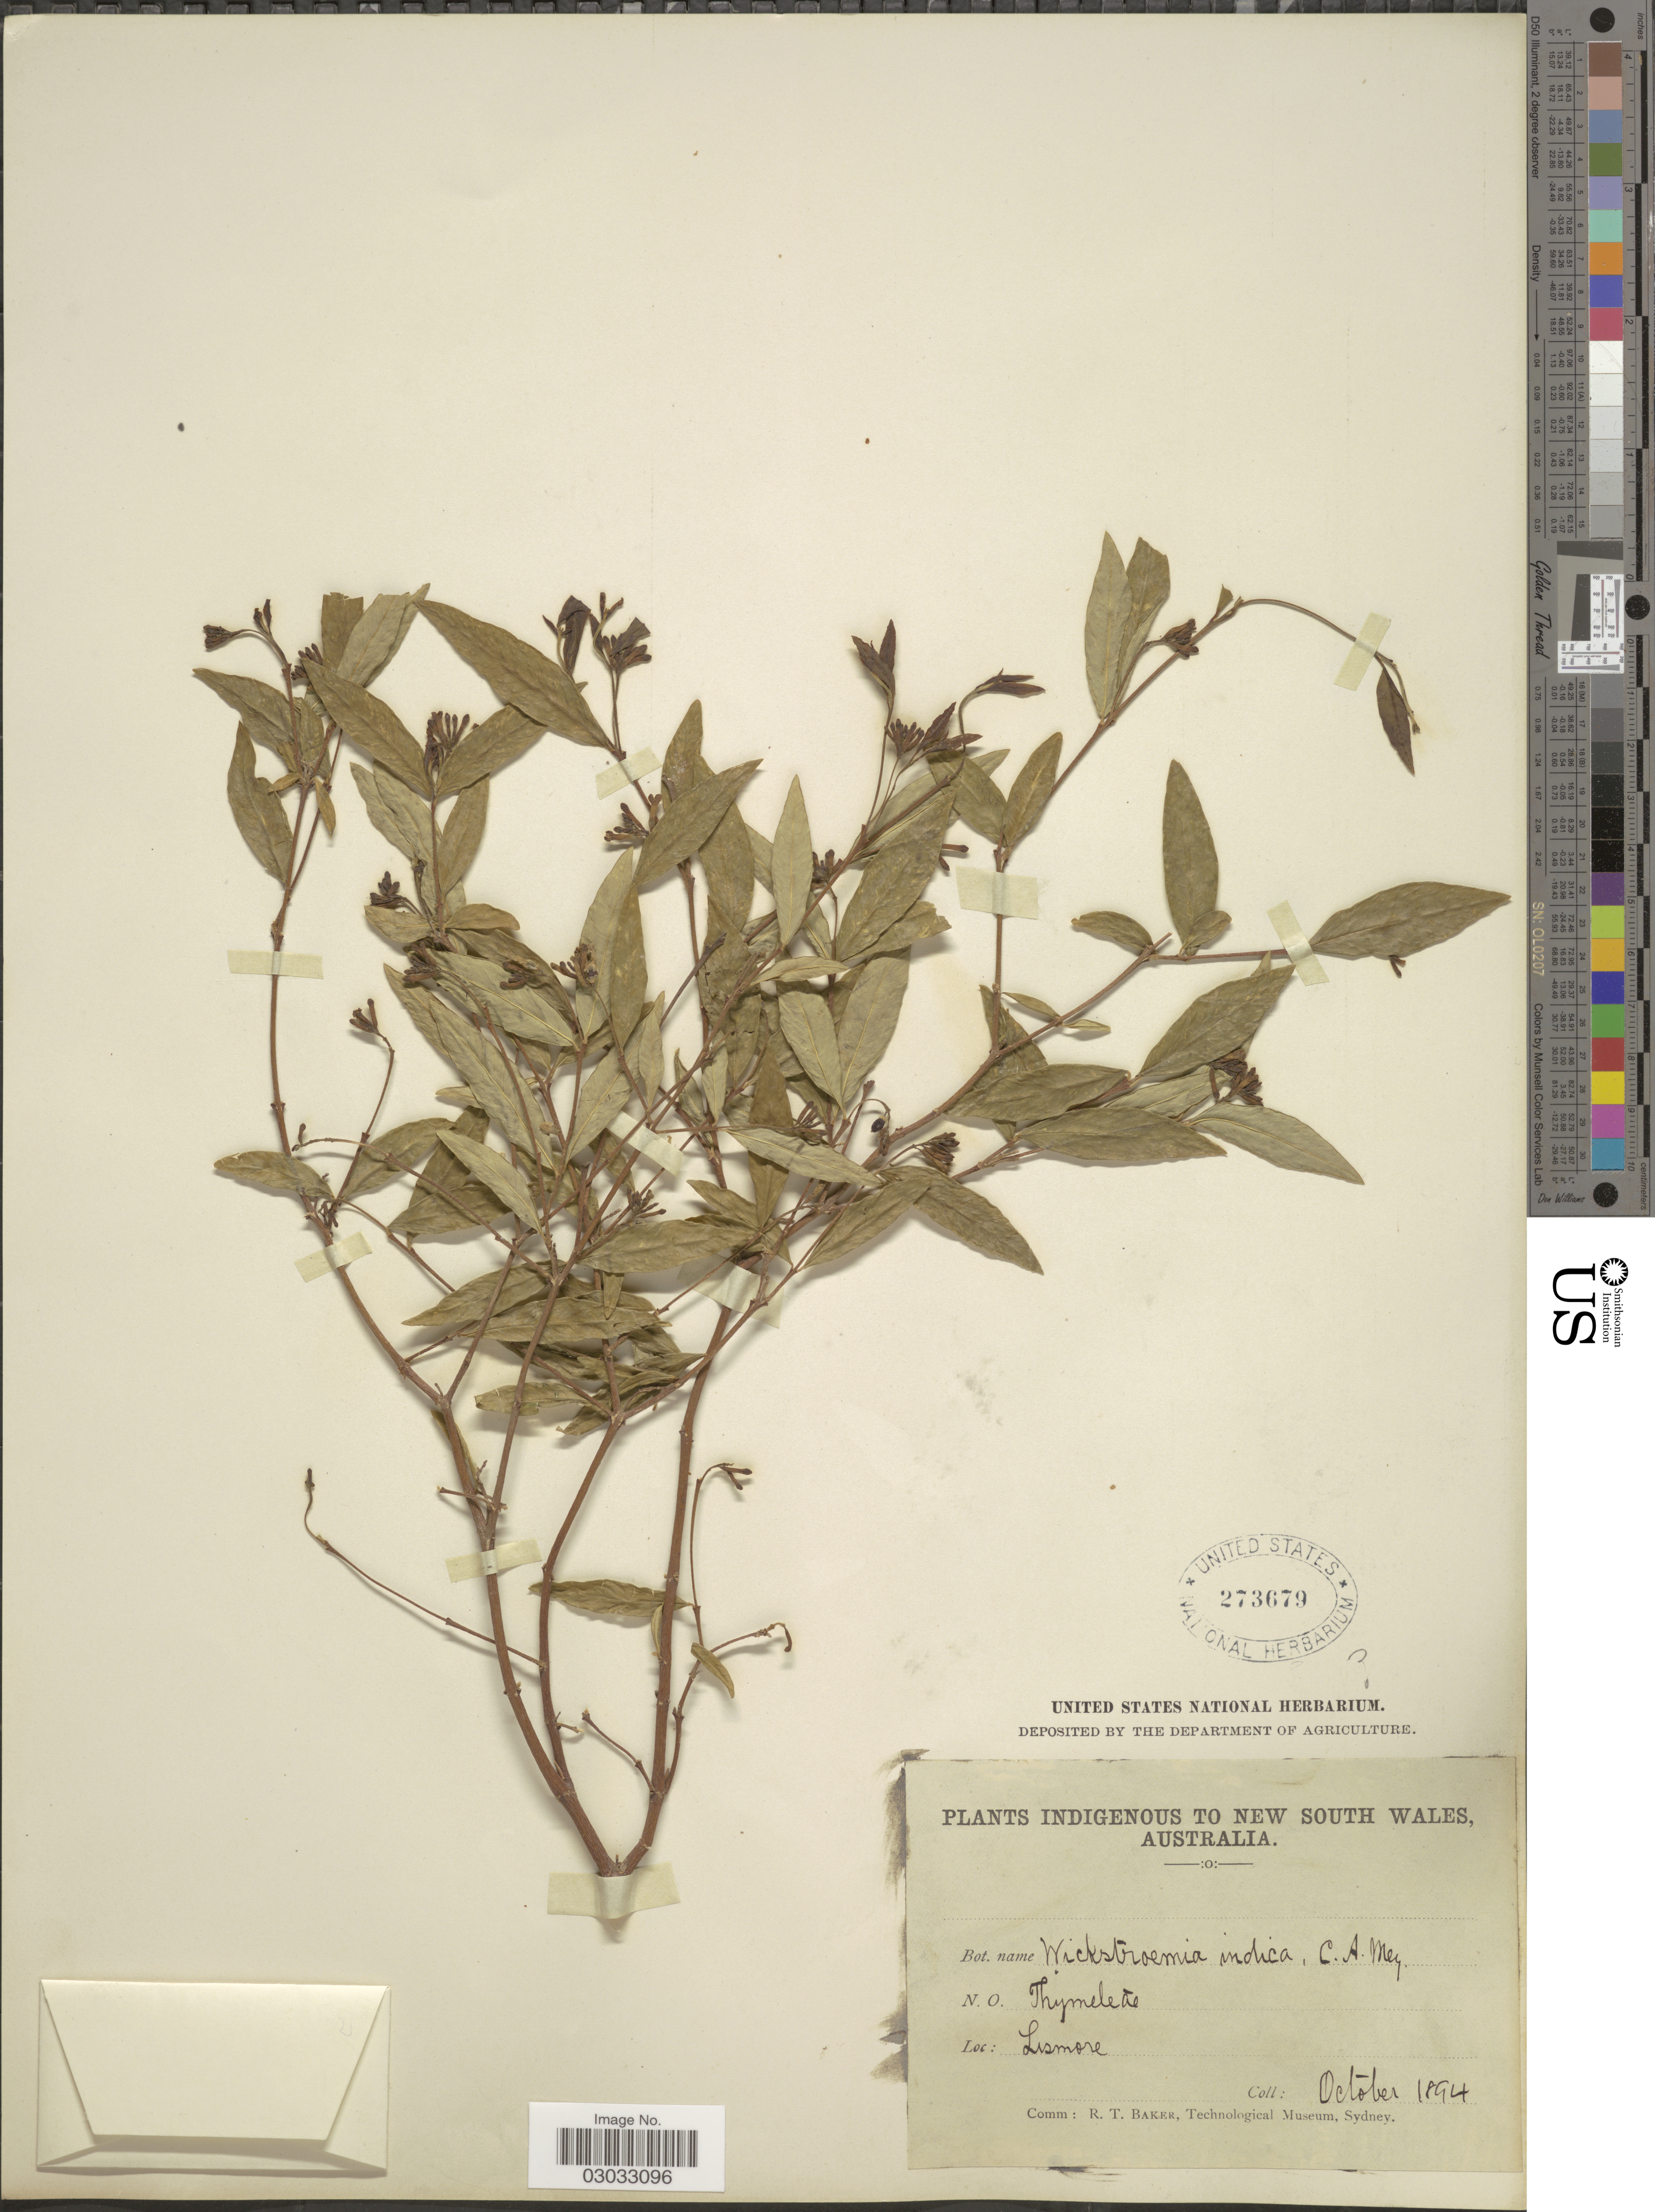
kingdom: Plantae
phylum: Tracheophyta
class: Magnoliopsida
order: Malvales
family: Thymelaeaceae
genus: Wikstroemia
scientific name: Wikstroemia indica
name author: (L.) C.A. Mey.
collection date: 1894-10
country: Australia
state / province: New South Wales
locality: Lismore.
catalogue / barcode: US 273679